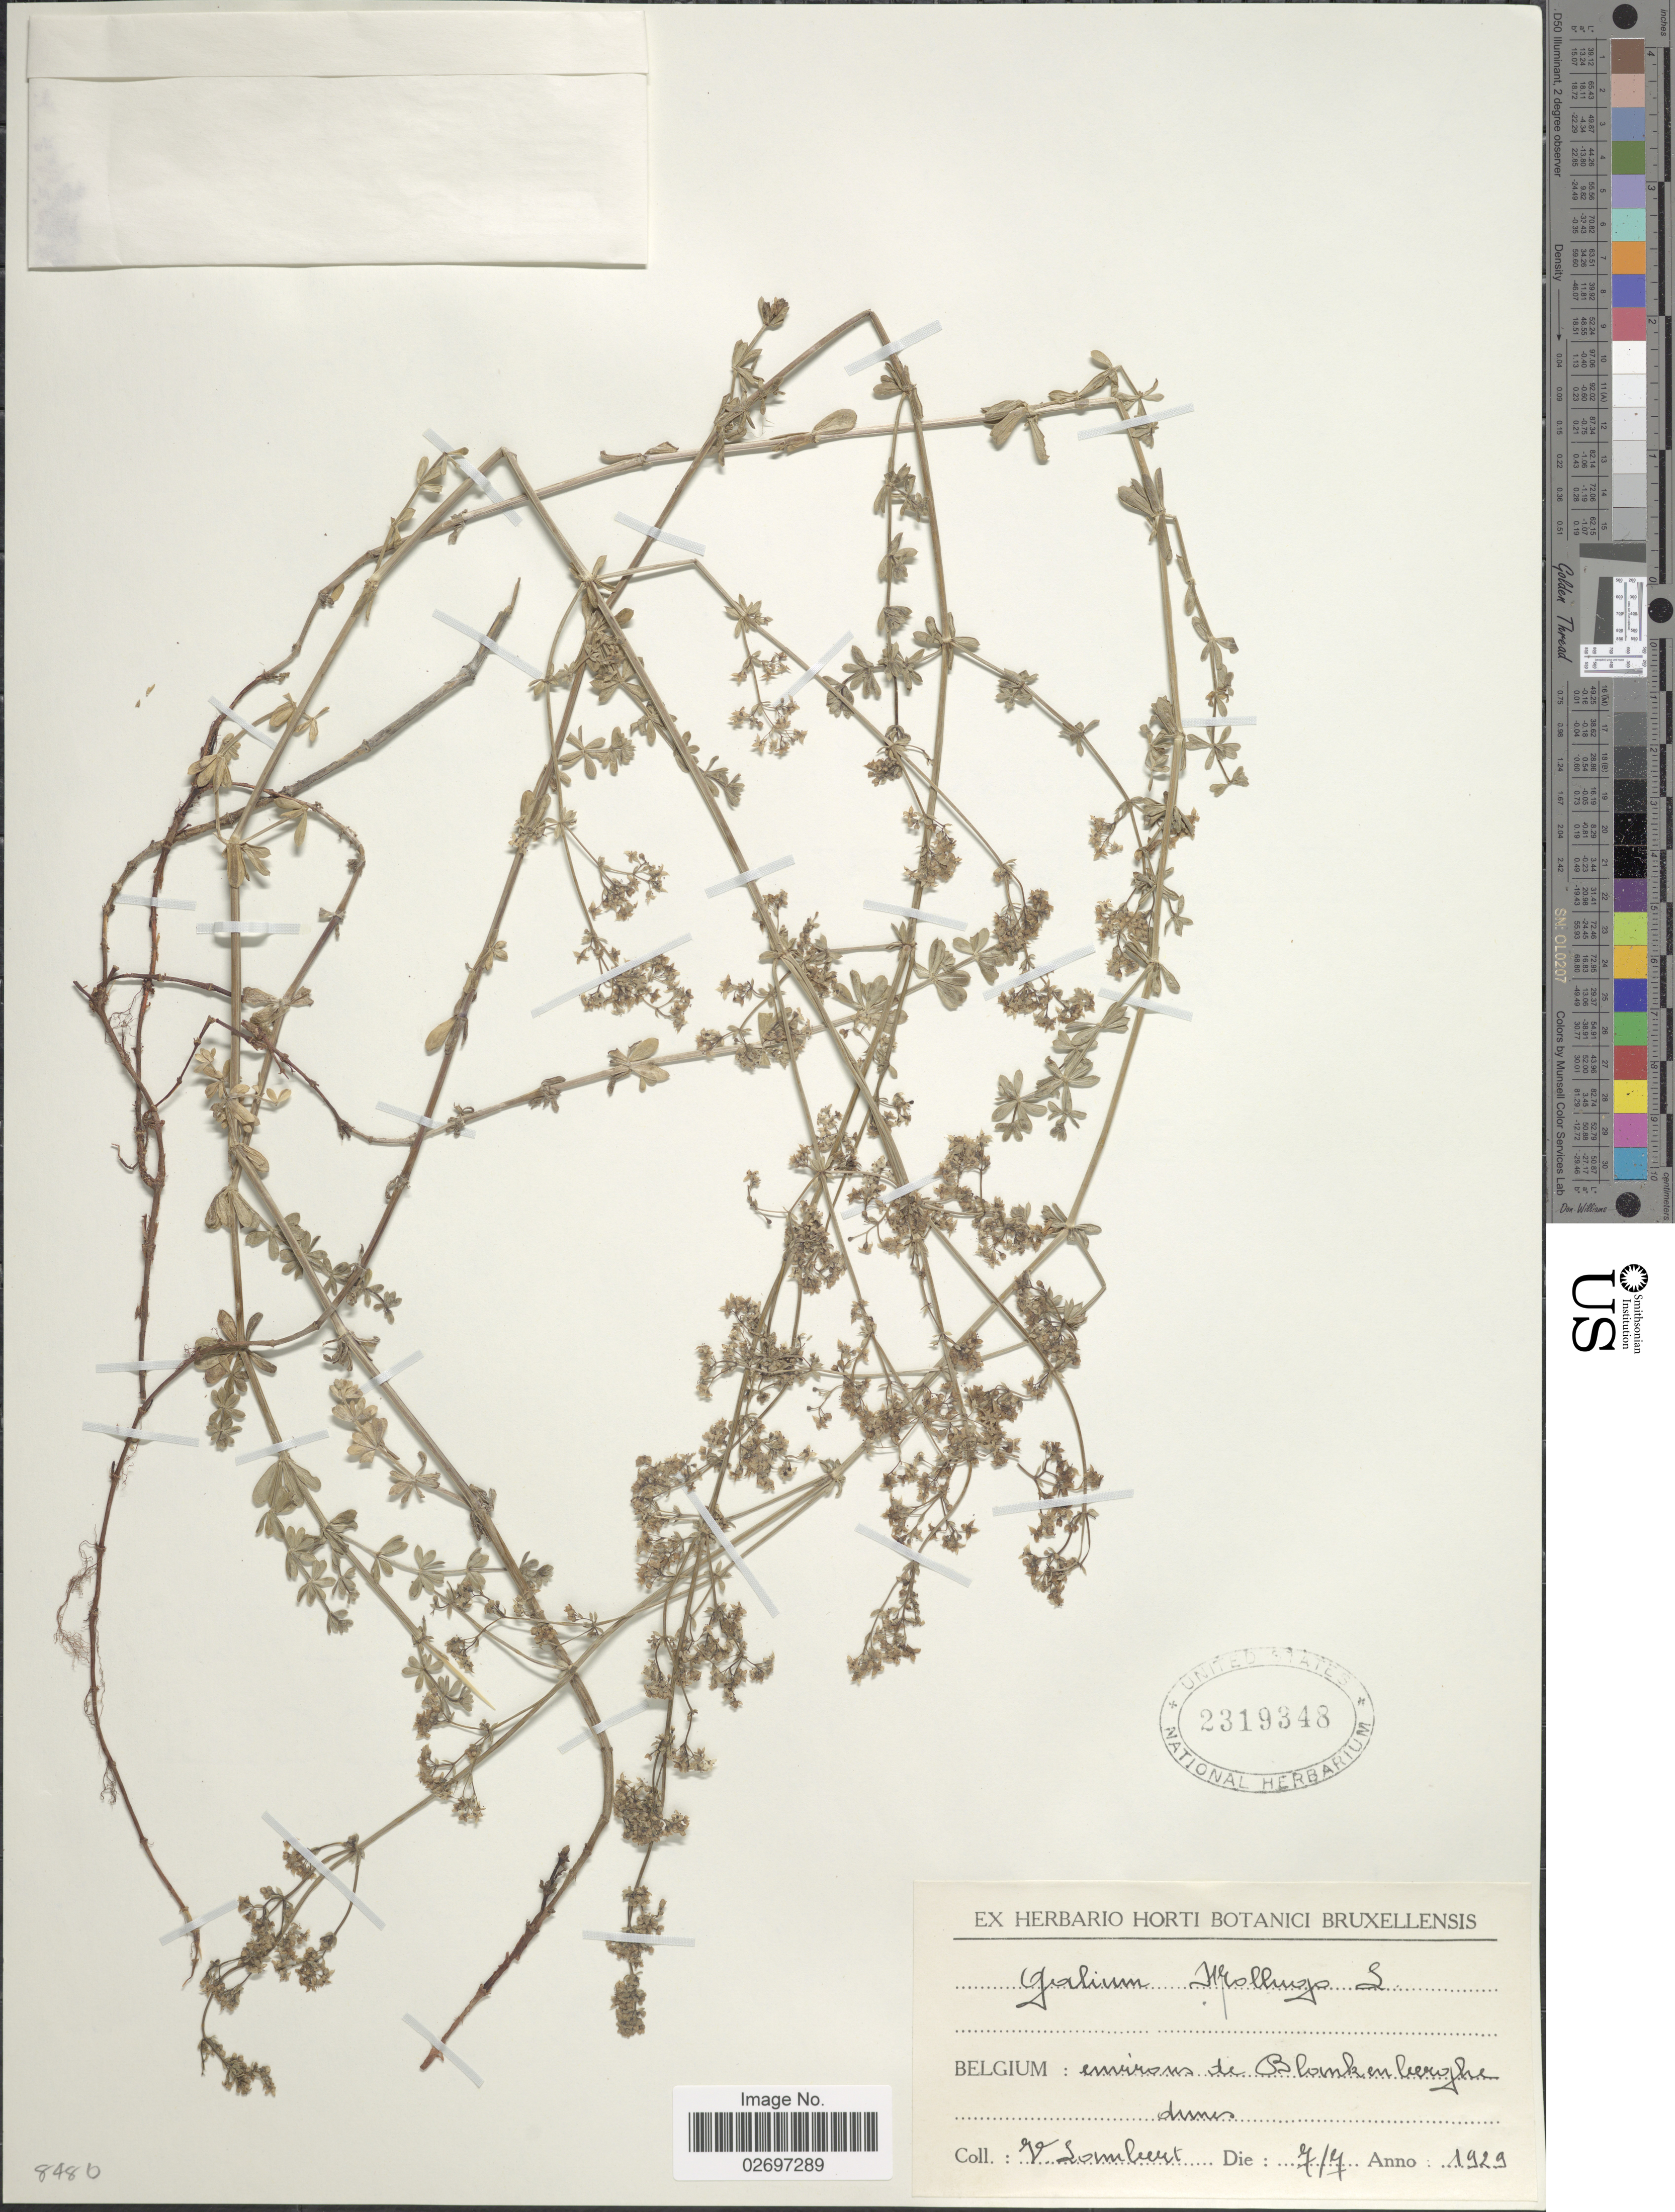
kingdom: Plantae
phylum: Tracheophyta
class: Magnoliopsida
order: Gentianales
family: Rubiaceae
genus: Galium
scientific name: Galium mollugo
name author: L.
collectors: V. Lombert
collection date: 1929-07-07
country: Belgium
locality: Environs de Blankenberge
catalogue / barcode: US 2319348